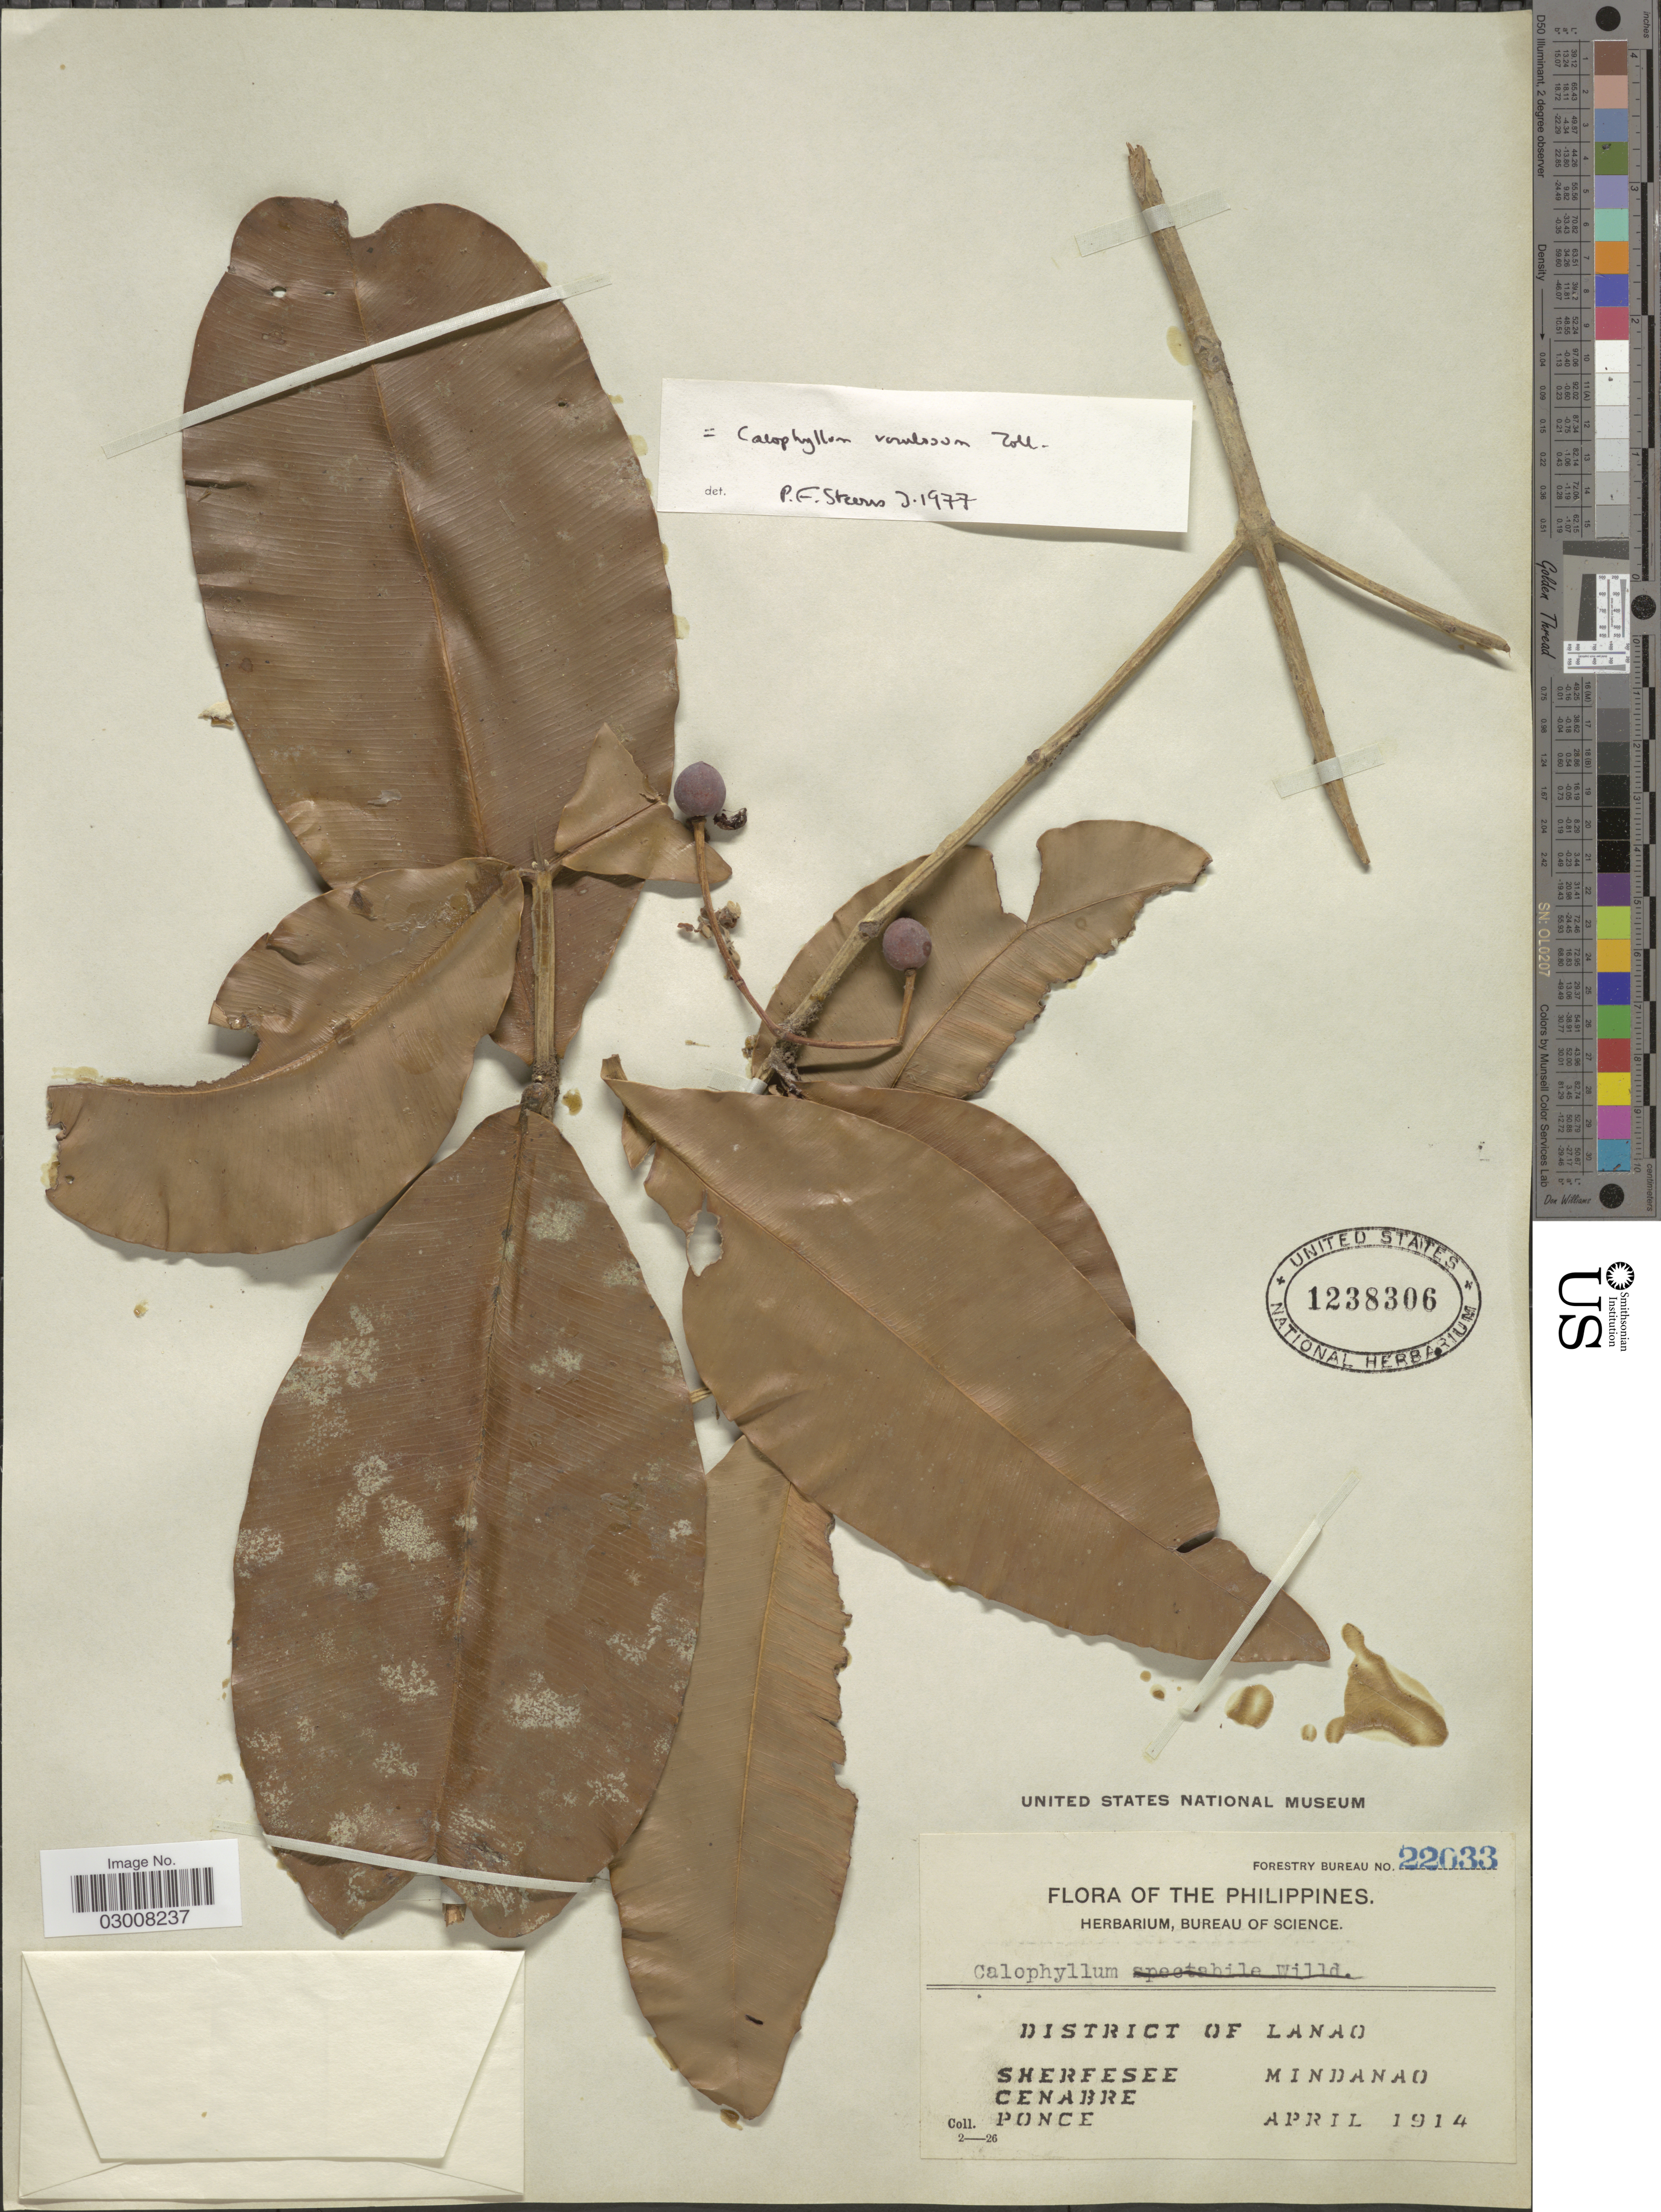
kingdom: Plantae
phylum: Tracheophyta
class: Magnoliopsida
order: Malpighiales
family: Calophyllaceae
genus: Calophyllum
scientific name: Calophyllum venulosum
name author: Zoll.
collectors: -. Sherfesee, -. Cenabre & Ponce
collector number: Forestry Bureau 22033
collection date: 1914-04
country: Philippines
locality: District of Lanao, Mindanao.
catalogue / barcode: US 1238306